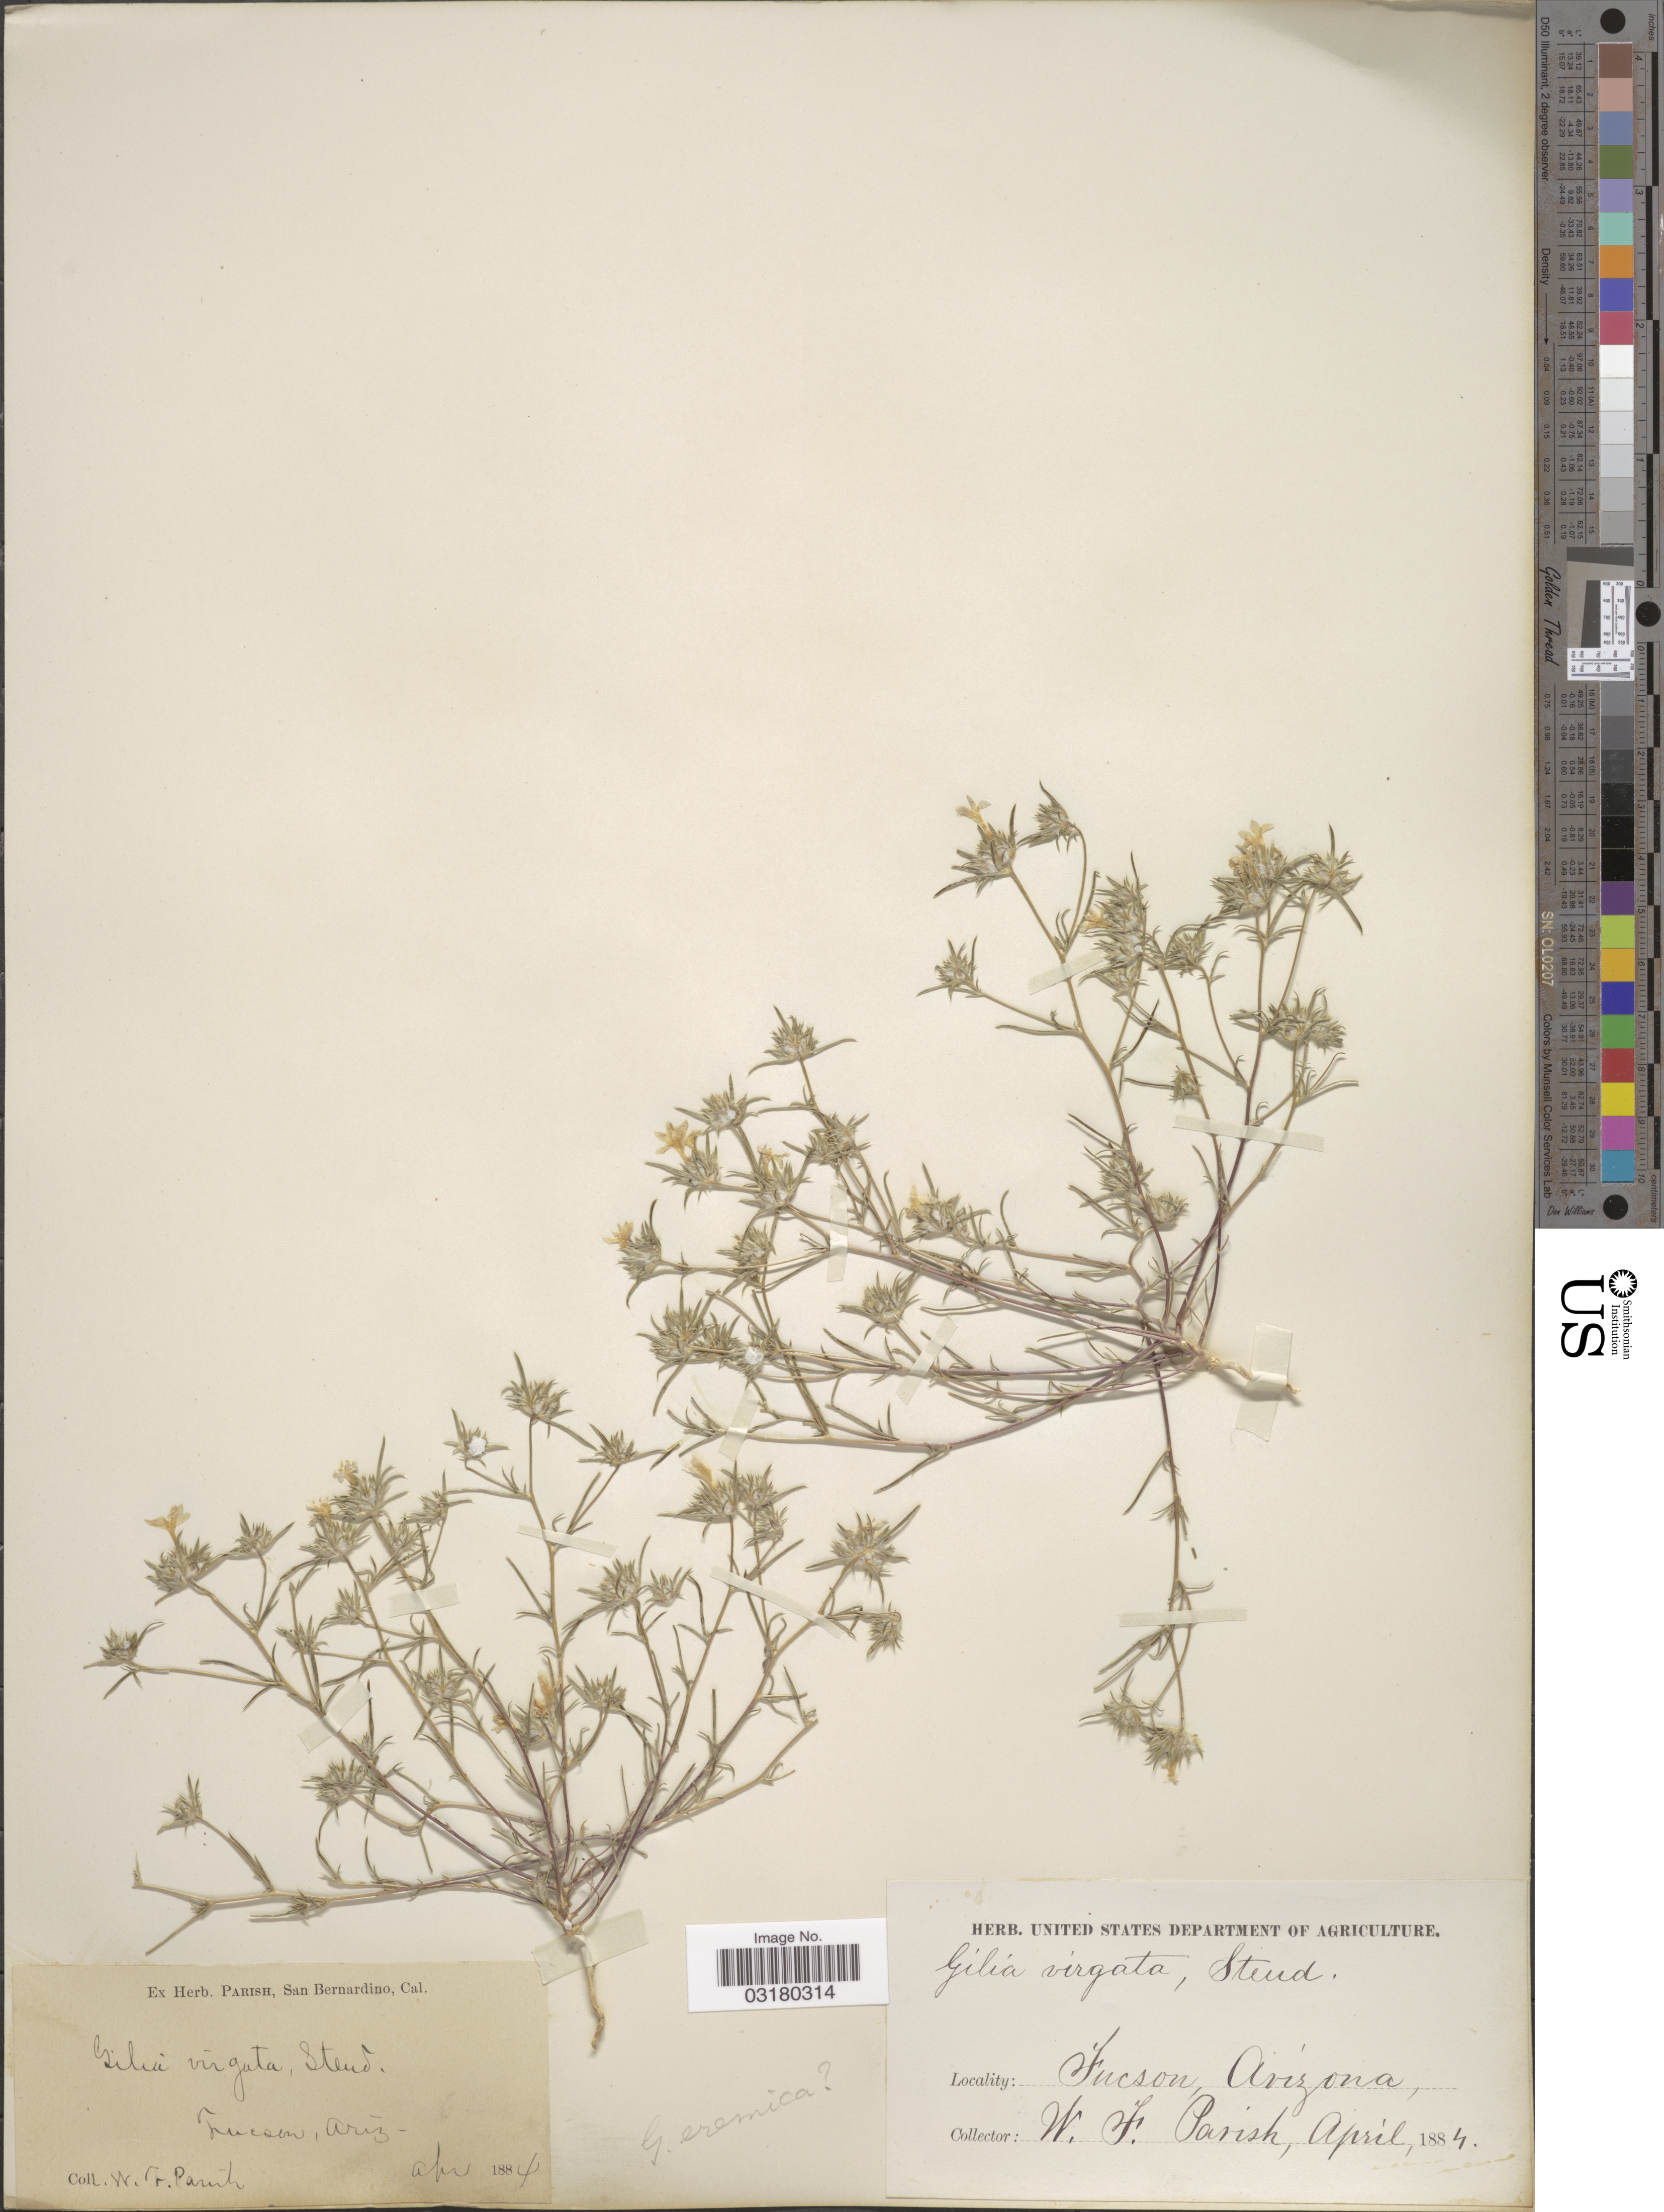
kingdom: Plantae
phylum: Tracheophyta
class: Magnoliopsida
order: Ericales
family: Polemoniaceae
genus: Eriastrum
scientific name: Eriastrum diffusum subsp. diffusum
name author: (A. Gray) H. Mason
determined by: Strong, Mark T., (BOT), Smithsonian Institution - National Museum of Natural History (UNITED STATES)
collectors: W. F. Parish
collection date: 1884-04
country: United States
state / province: Arizona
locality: Tucson.